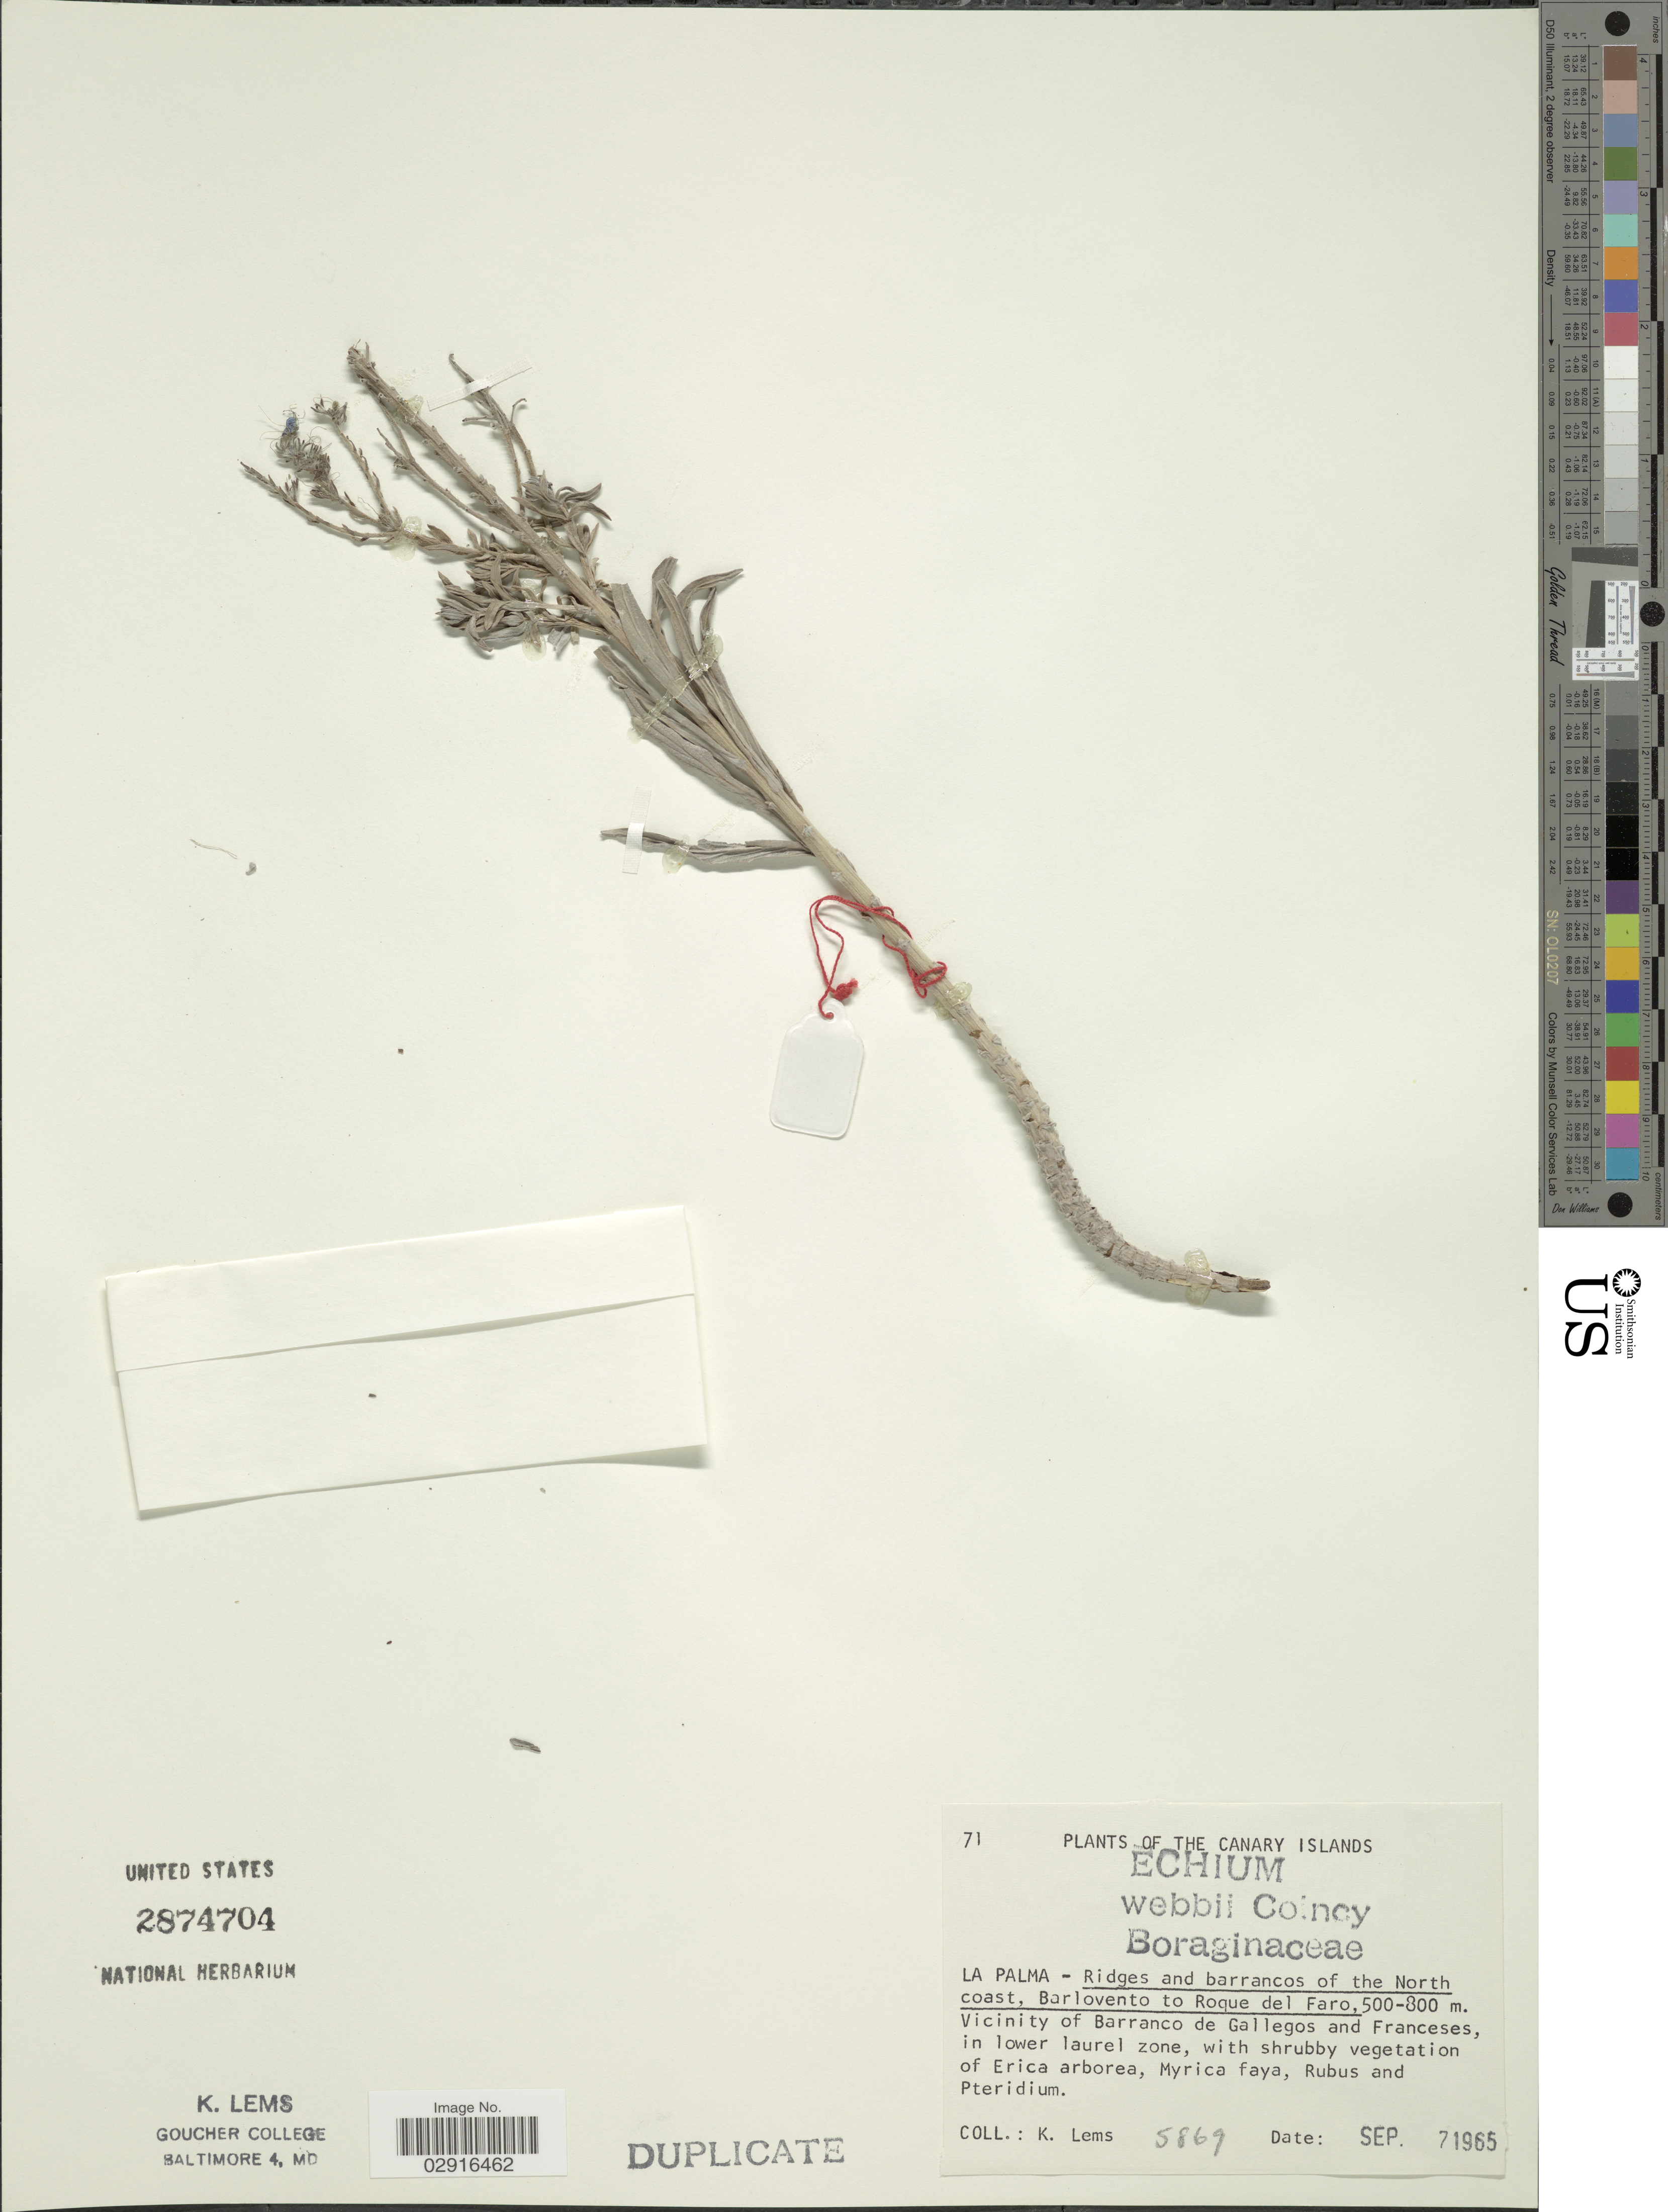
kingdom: Plantae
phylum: Tracheophyta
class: Magnoliopsida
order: Boraginales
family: Boraginaceae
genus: Echium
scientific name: Echium webbii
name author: Coincy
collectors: K. Lems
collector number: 5869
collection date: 1965-09-07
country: Spain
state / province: Canarias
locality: The Canary Islands. La Palma - Ridges and barrancos of the North coast, Barlovento to Roque del Faro. Vicinity of Barranco de Gallegos and Franceses.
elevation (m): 500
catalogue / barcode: US 2874704